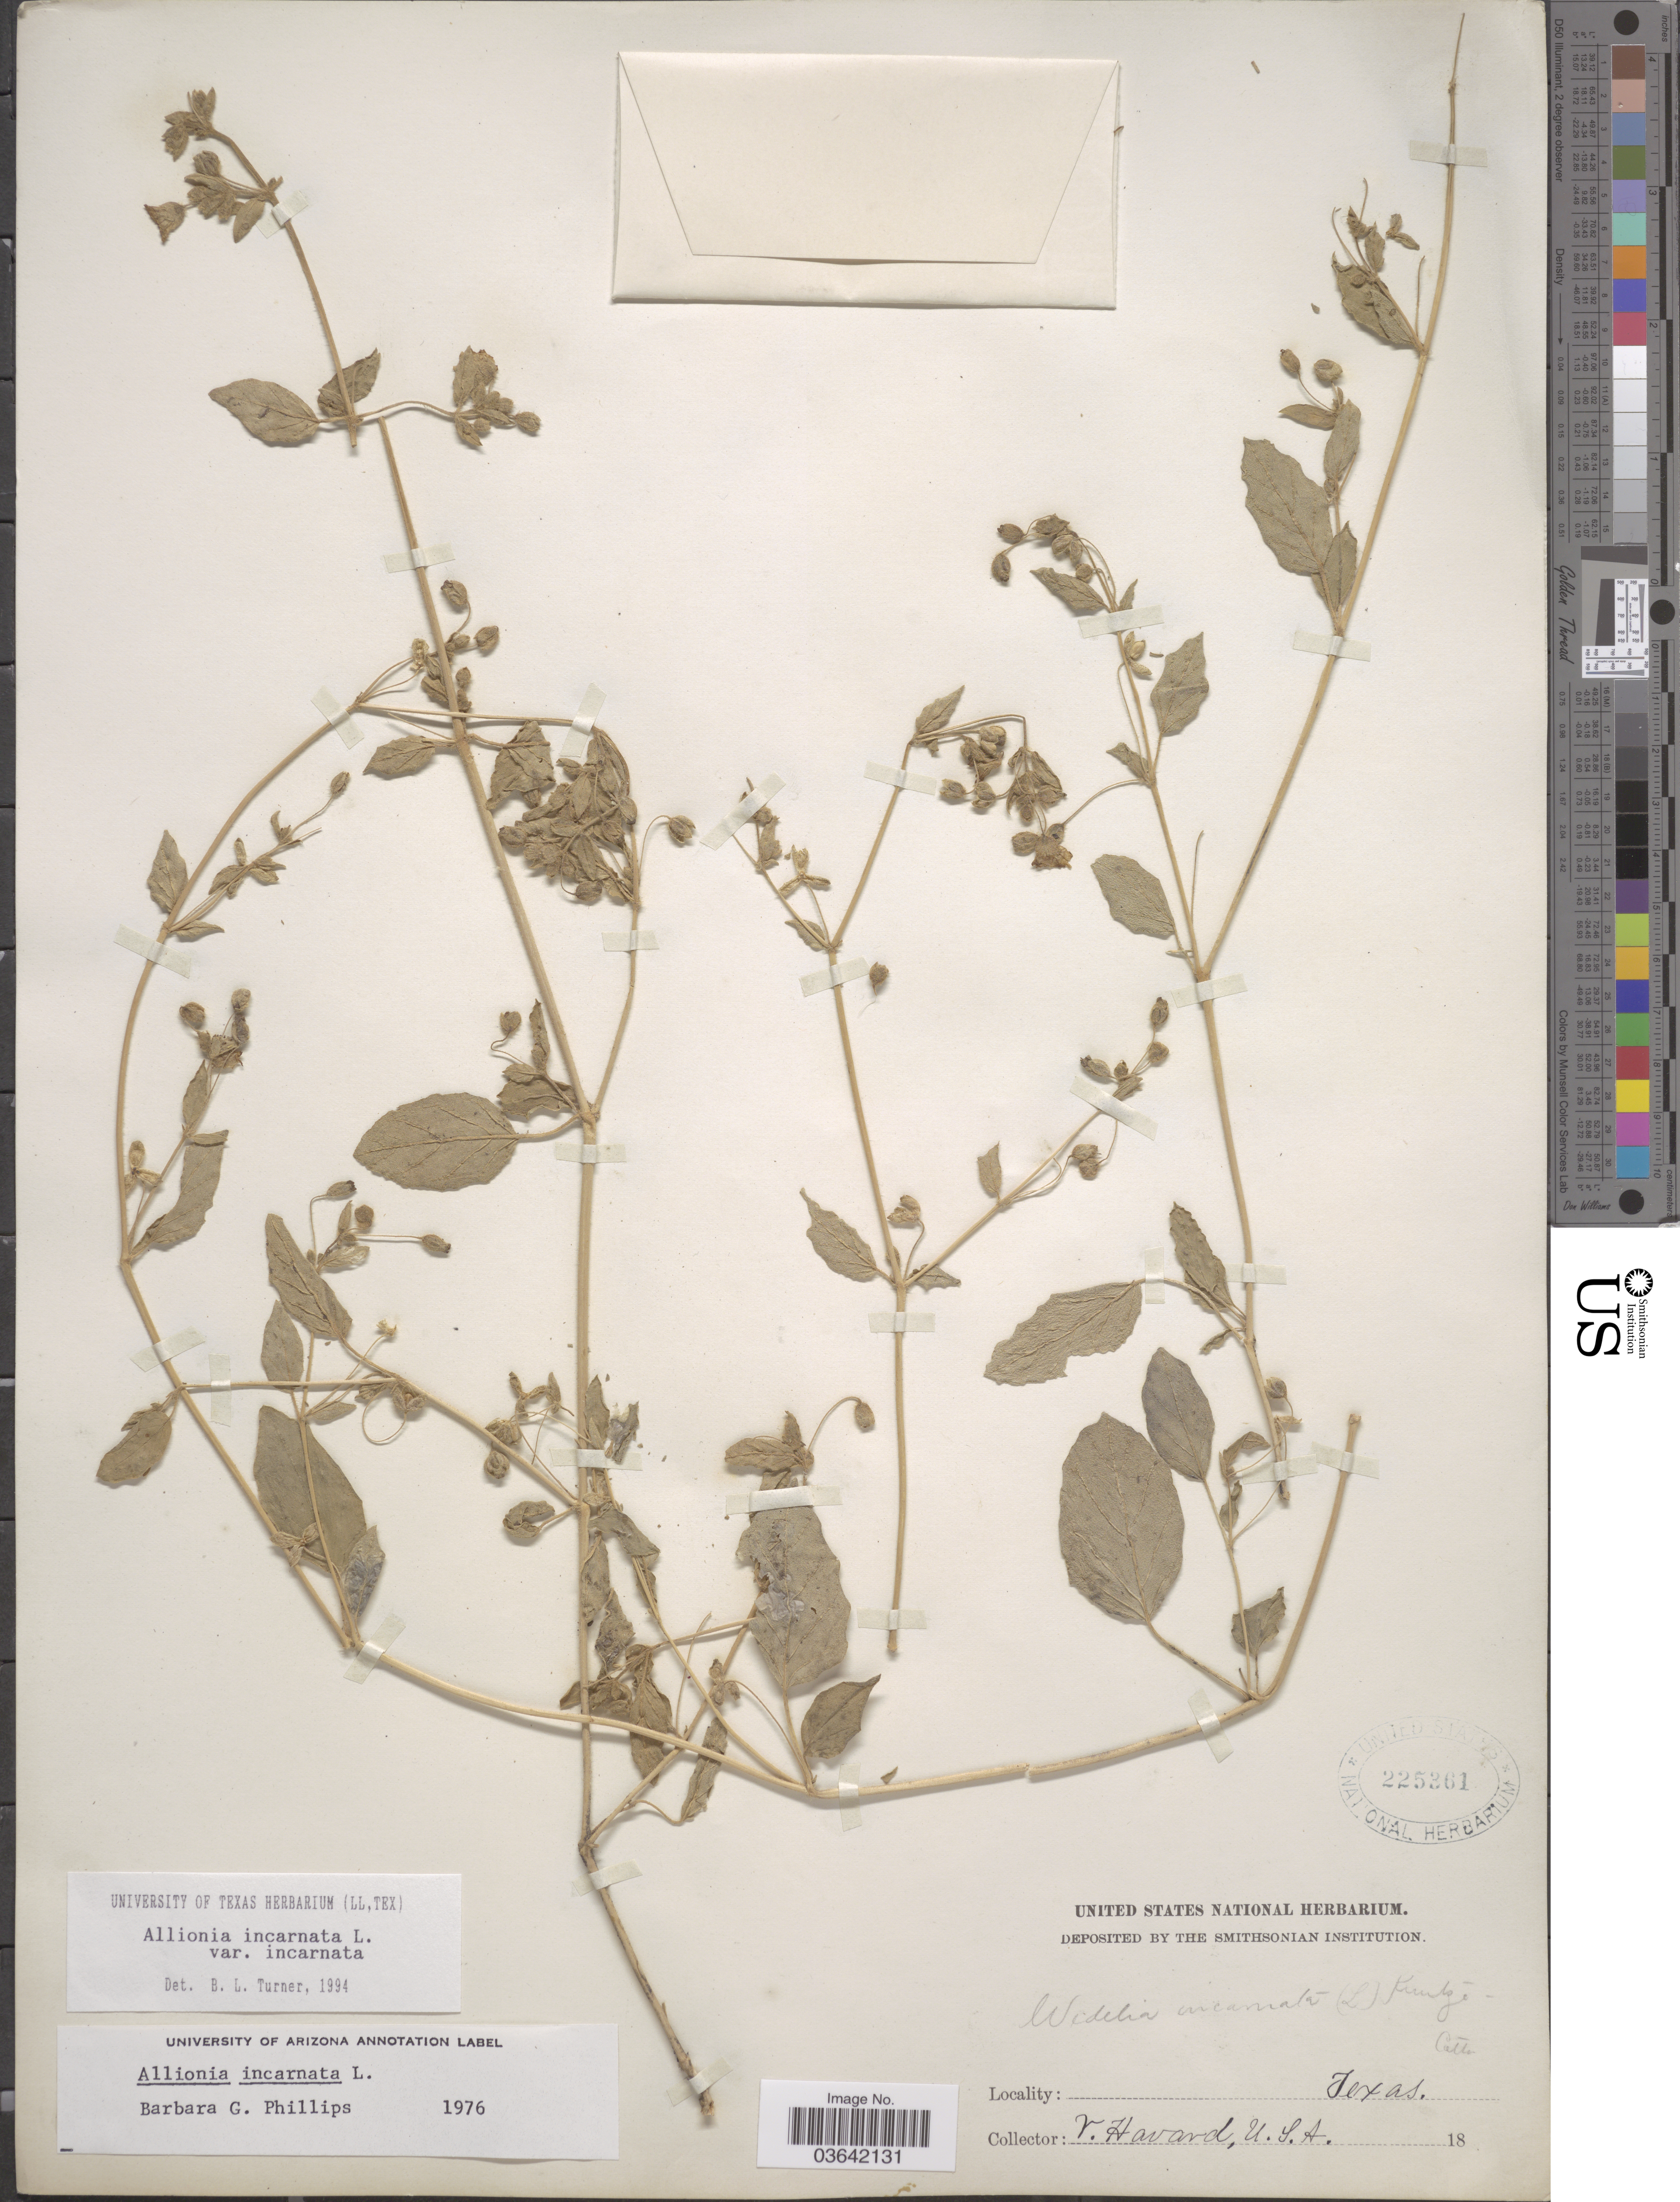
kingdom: Plantae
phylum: Tracheophyta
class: Magnoliopsida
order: Caryophyllales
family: Nyctaginaceae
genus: Allionia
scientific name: Allionia incarnata var. incarnata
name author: L.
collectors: V. Havard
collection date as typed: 18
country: United States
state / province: Texas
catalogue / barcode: US 225361